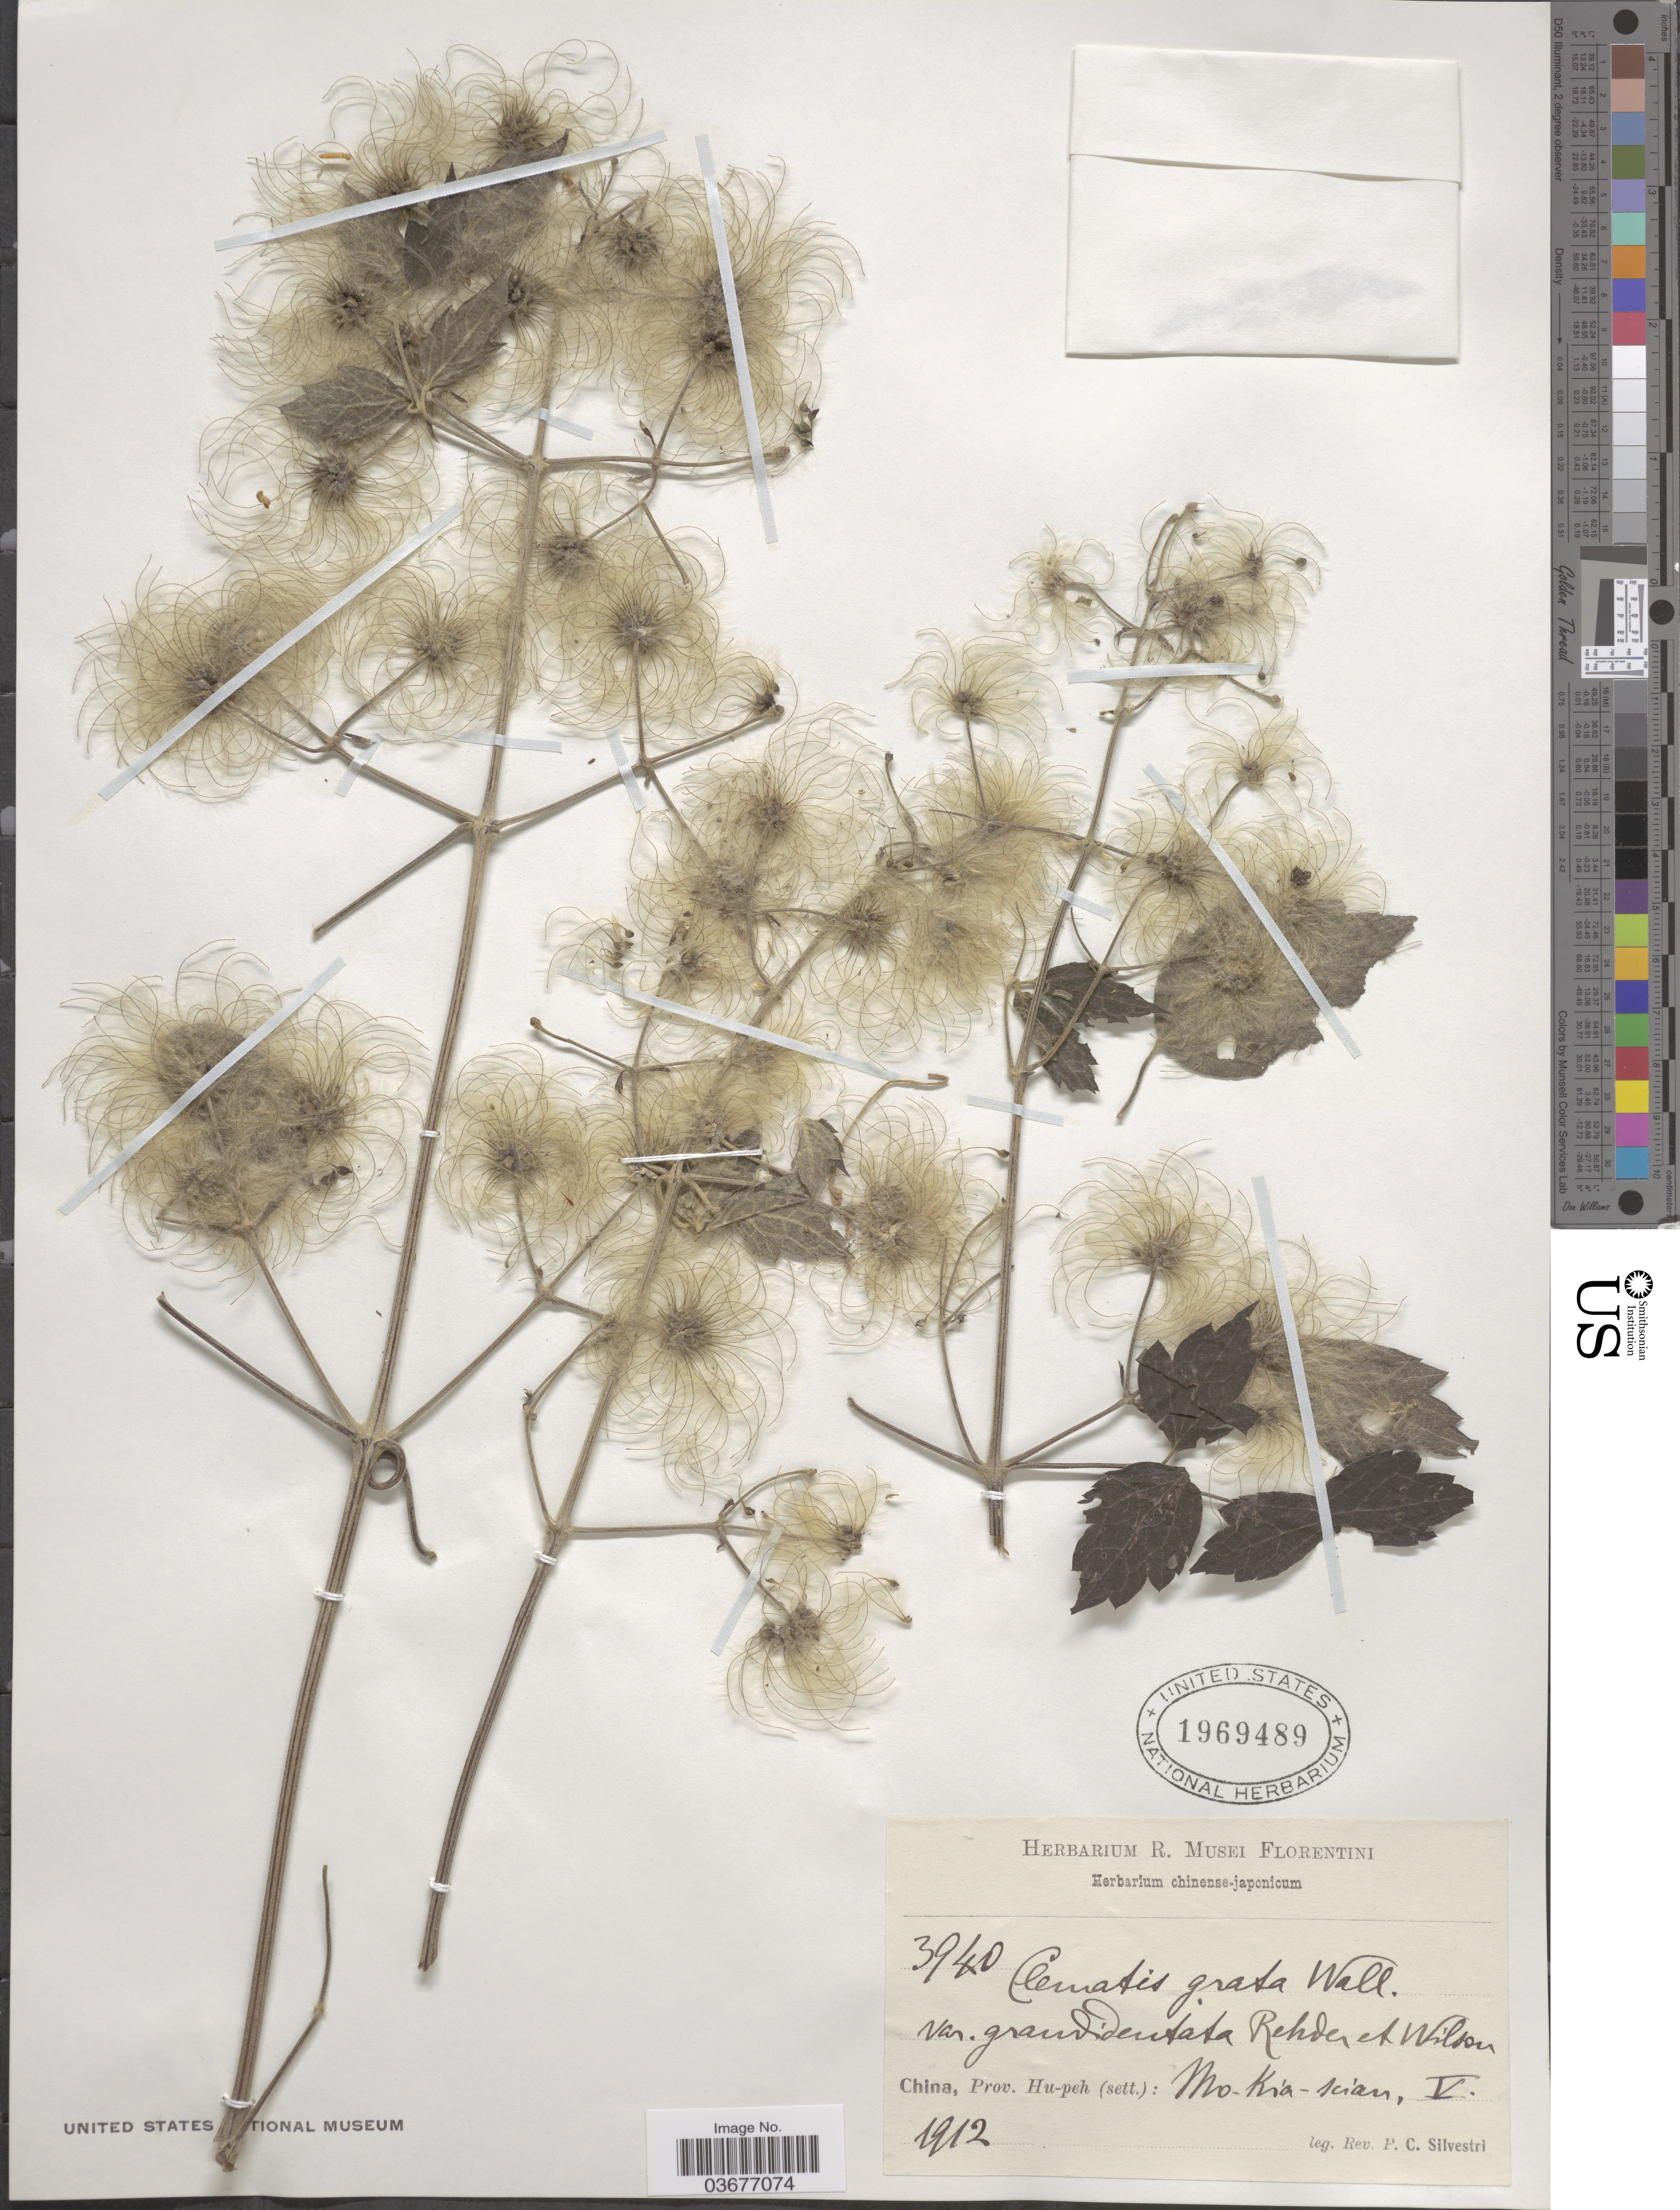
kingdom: Plantae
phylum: Tracheophyta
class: Magnoliopsida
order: Ranunculales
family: Ranunculaceae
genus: Clematis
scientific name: Clematis grata var. grandidentata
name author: Rehder & E.H. Wilson in Sarg.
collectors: P. Silvestri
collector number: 3940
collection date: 1912-05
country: China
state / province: Hubei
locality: Prov. Hu-peh (sett.): Mo-Kia-Kian [interpreted].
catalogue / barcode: US 1969489